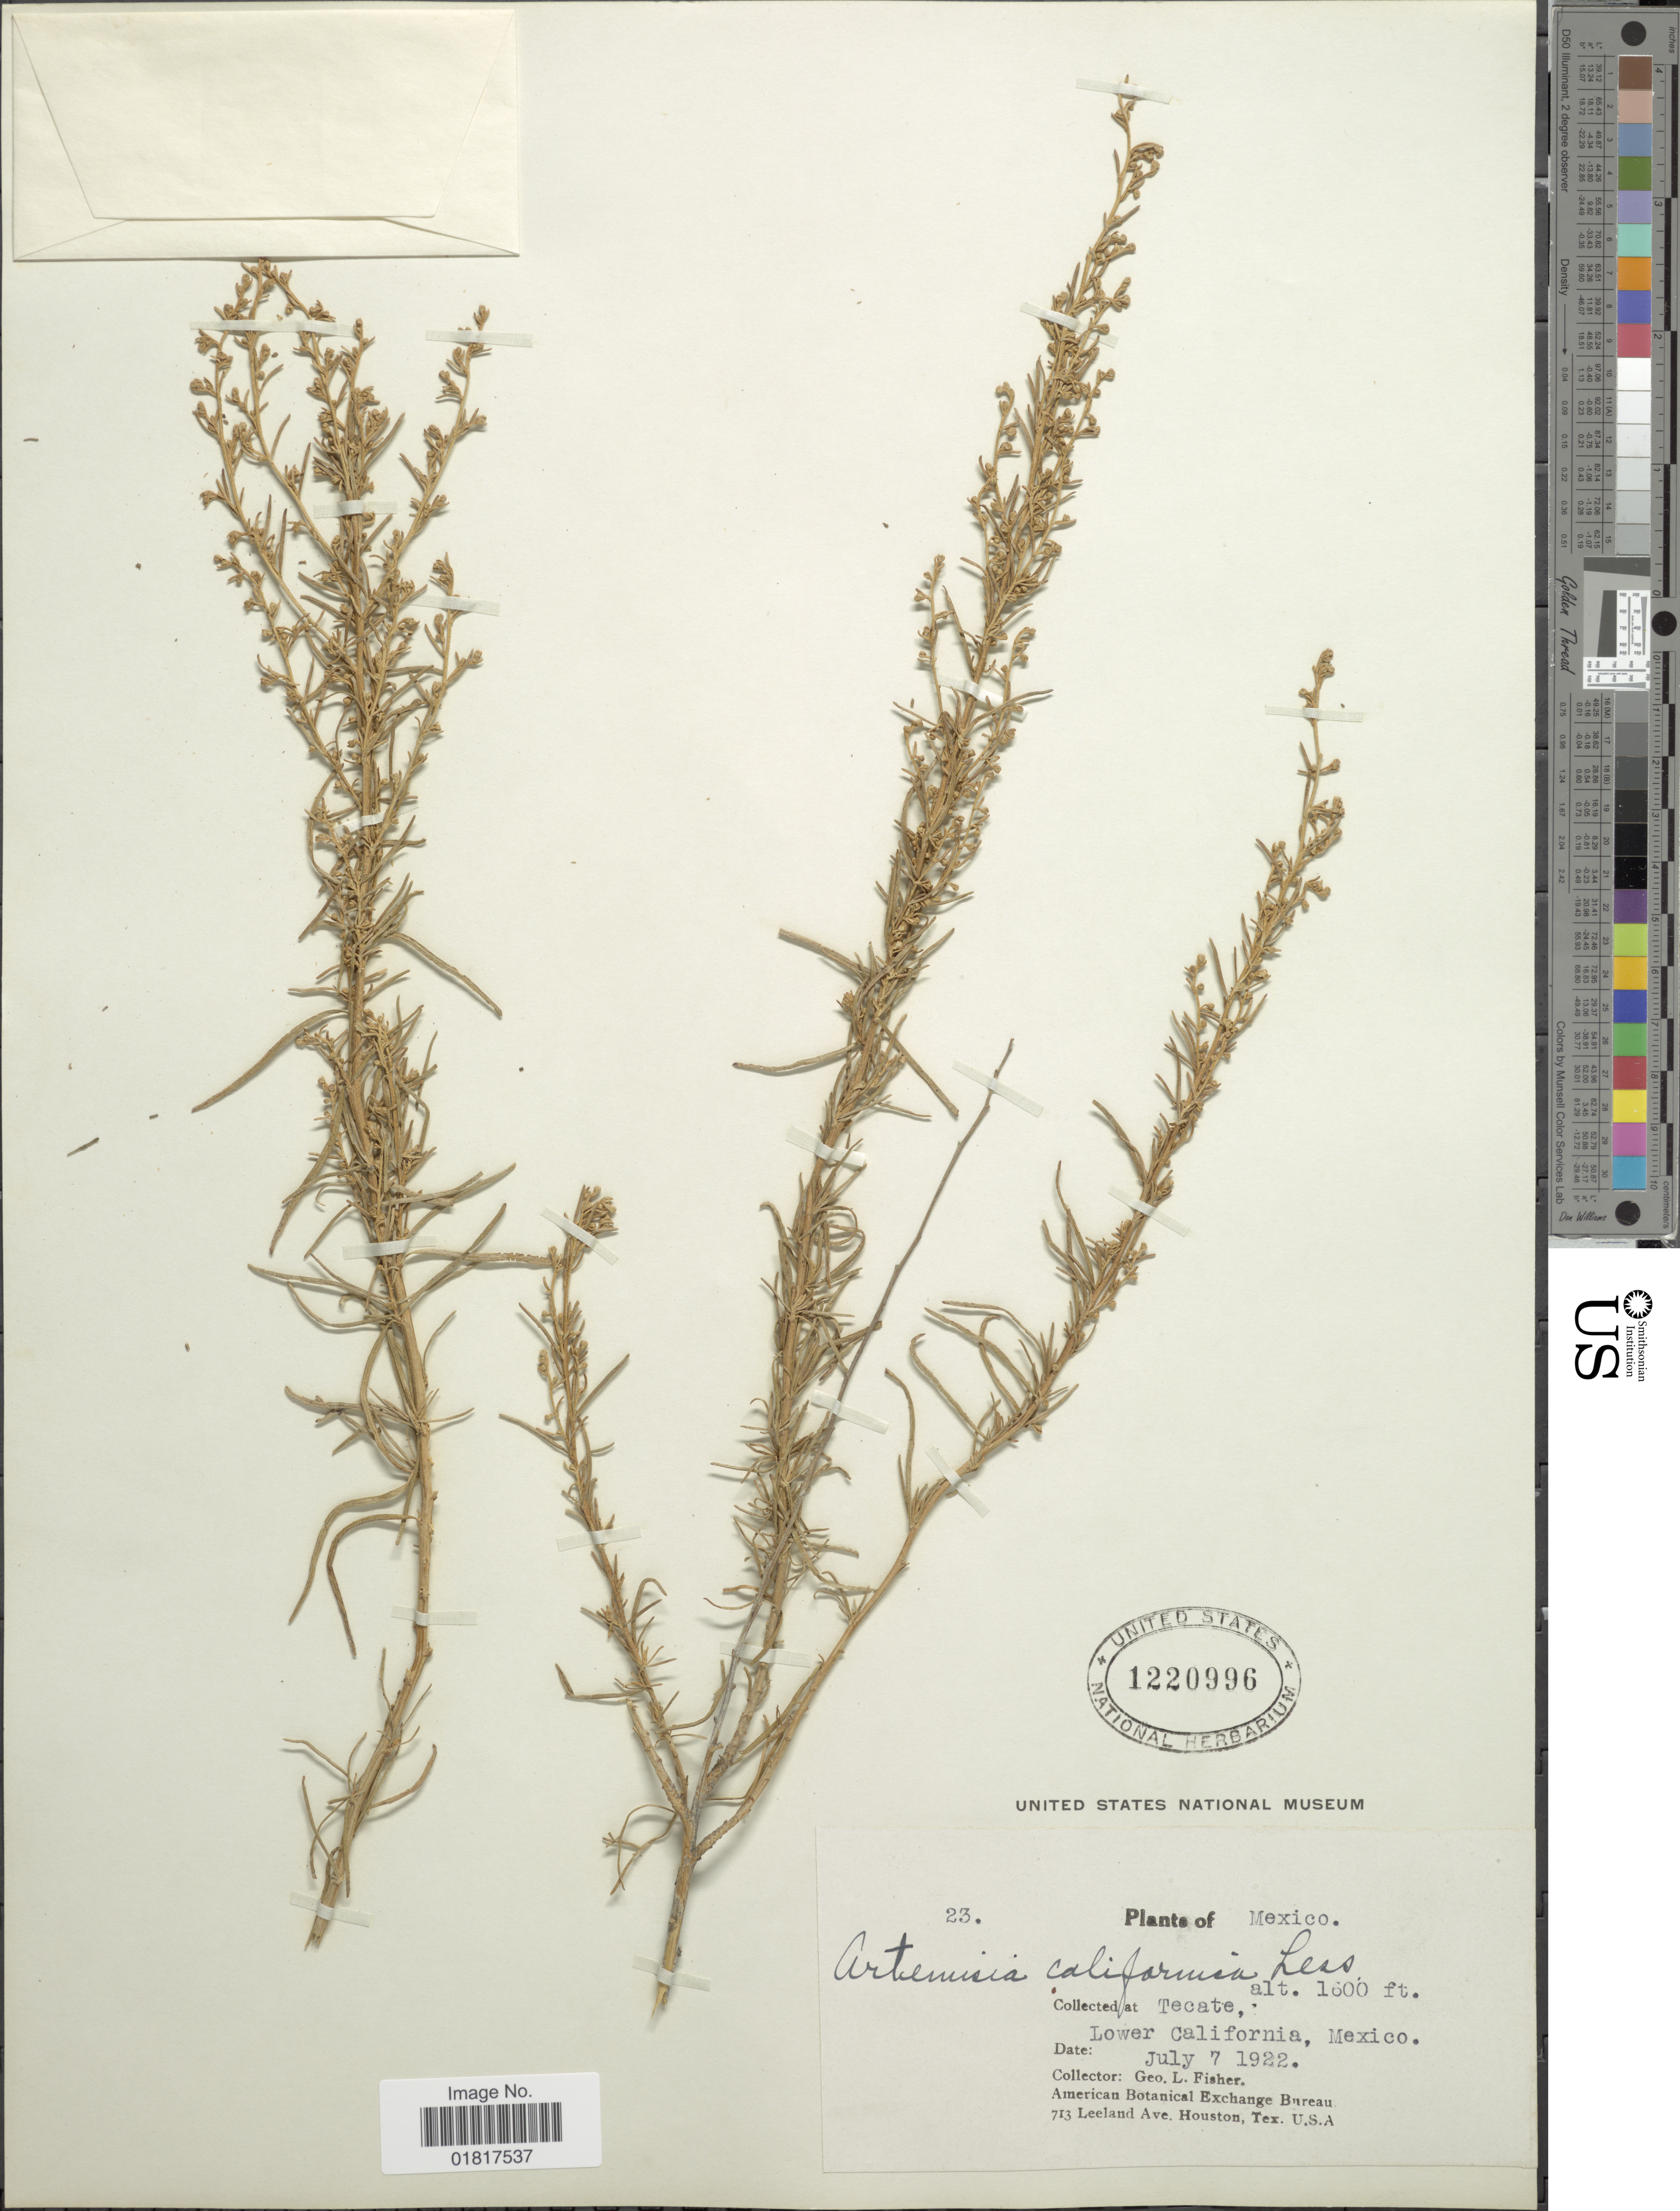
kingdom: Plantae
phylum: Tracheophyta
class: Magnoliopsida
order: Asterales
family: Asteraceae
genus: Artemisia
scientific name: Artemisia californica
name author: Less.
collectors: G. L. Fisher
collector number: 23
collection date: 1922-07-07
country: Mexico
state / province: Baja California Norte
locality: Tecate, Lower California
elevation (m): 488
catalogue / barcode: US 1220996